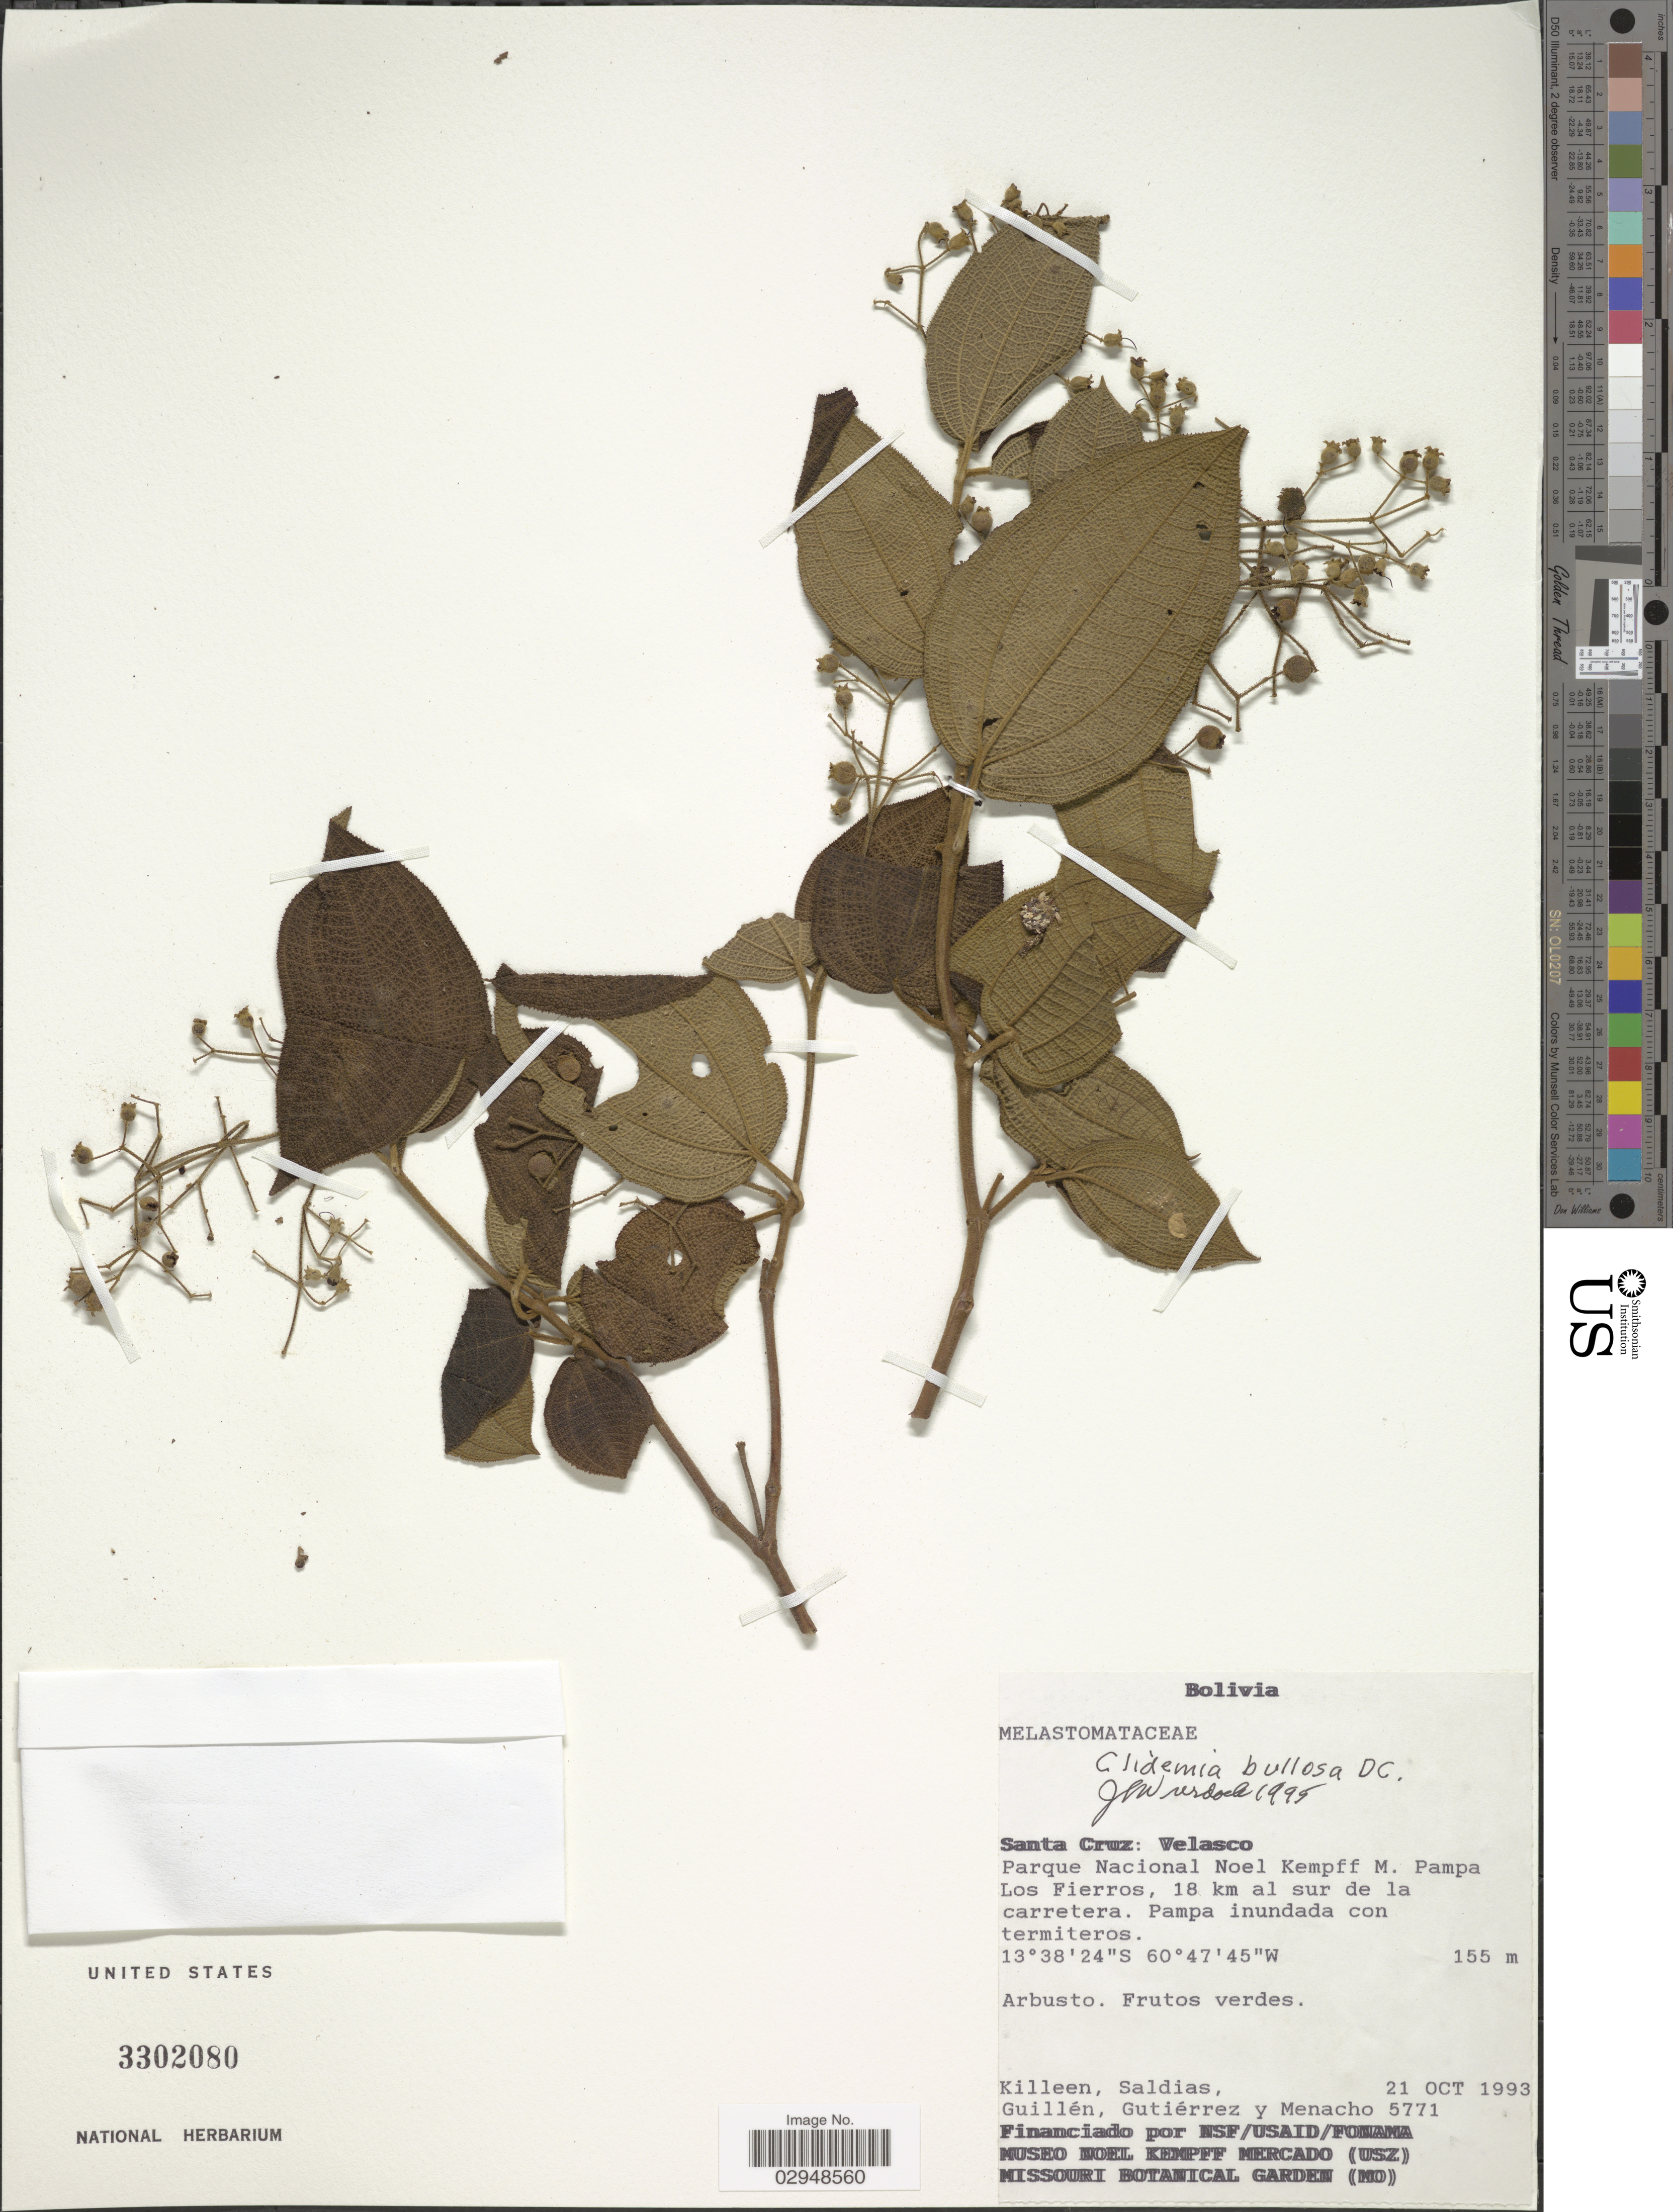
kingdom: Plantae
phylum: Tracheophyta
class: Magnoliopsida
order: Myrtales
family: Melastomataceae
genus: Clidemia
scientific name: Clidemia bullosa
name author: DC.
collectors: Killeen, --, -. Saldias, -- Guillen, Gutiérrez, -- & Menacho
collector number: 5771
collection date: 1993-10-21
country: Bolivia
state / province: Santa Cruz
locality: Velasco. Parque Nacional Noel Kempff M. Pampa Los Fierros, 18 km al sur de la carretera.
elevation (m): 155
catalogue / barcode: US 3302080